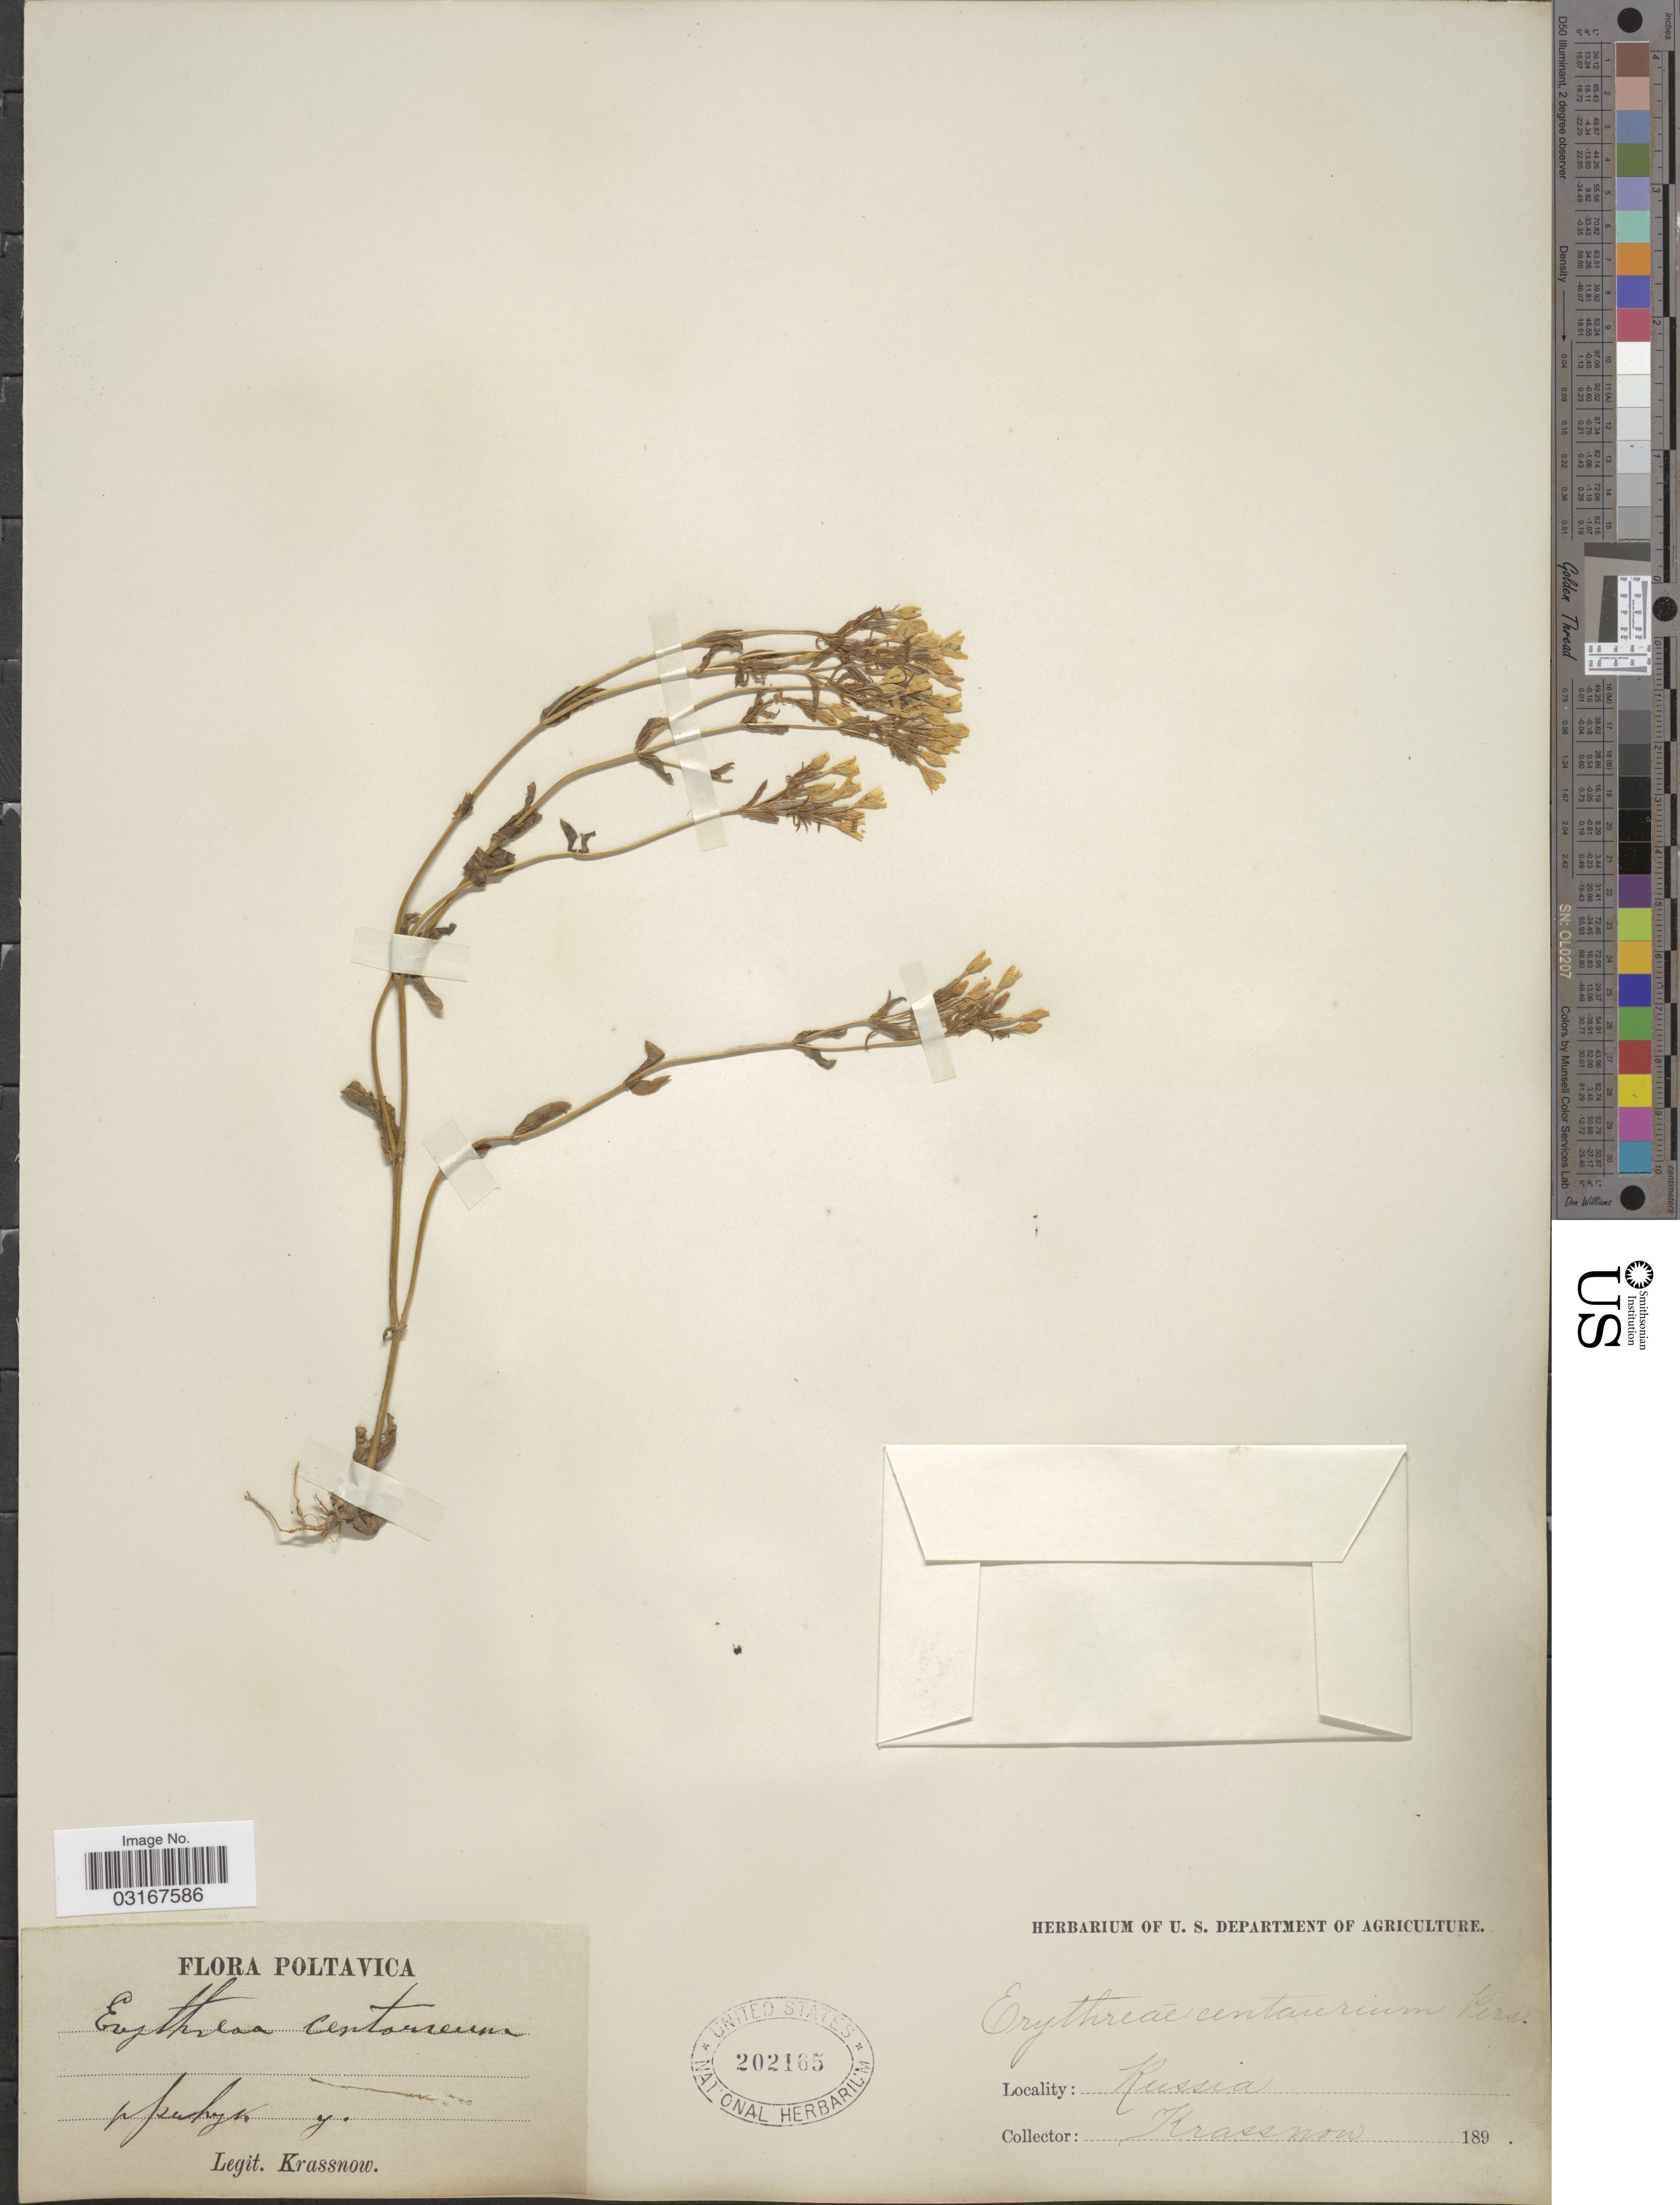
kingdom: Plantae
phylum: Tracheophyta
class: Magnoliopsida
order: Gentianales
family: Gentianaceae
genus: Erythraea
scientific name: Erythraea centaurium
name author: (L.) Borkh.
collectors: -. Krassnow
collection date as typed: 189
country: Ukraine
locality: Russia. Poltavica.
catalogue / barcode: US 202165